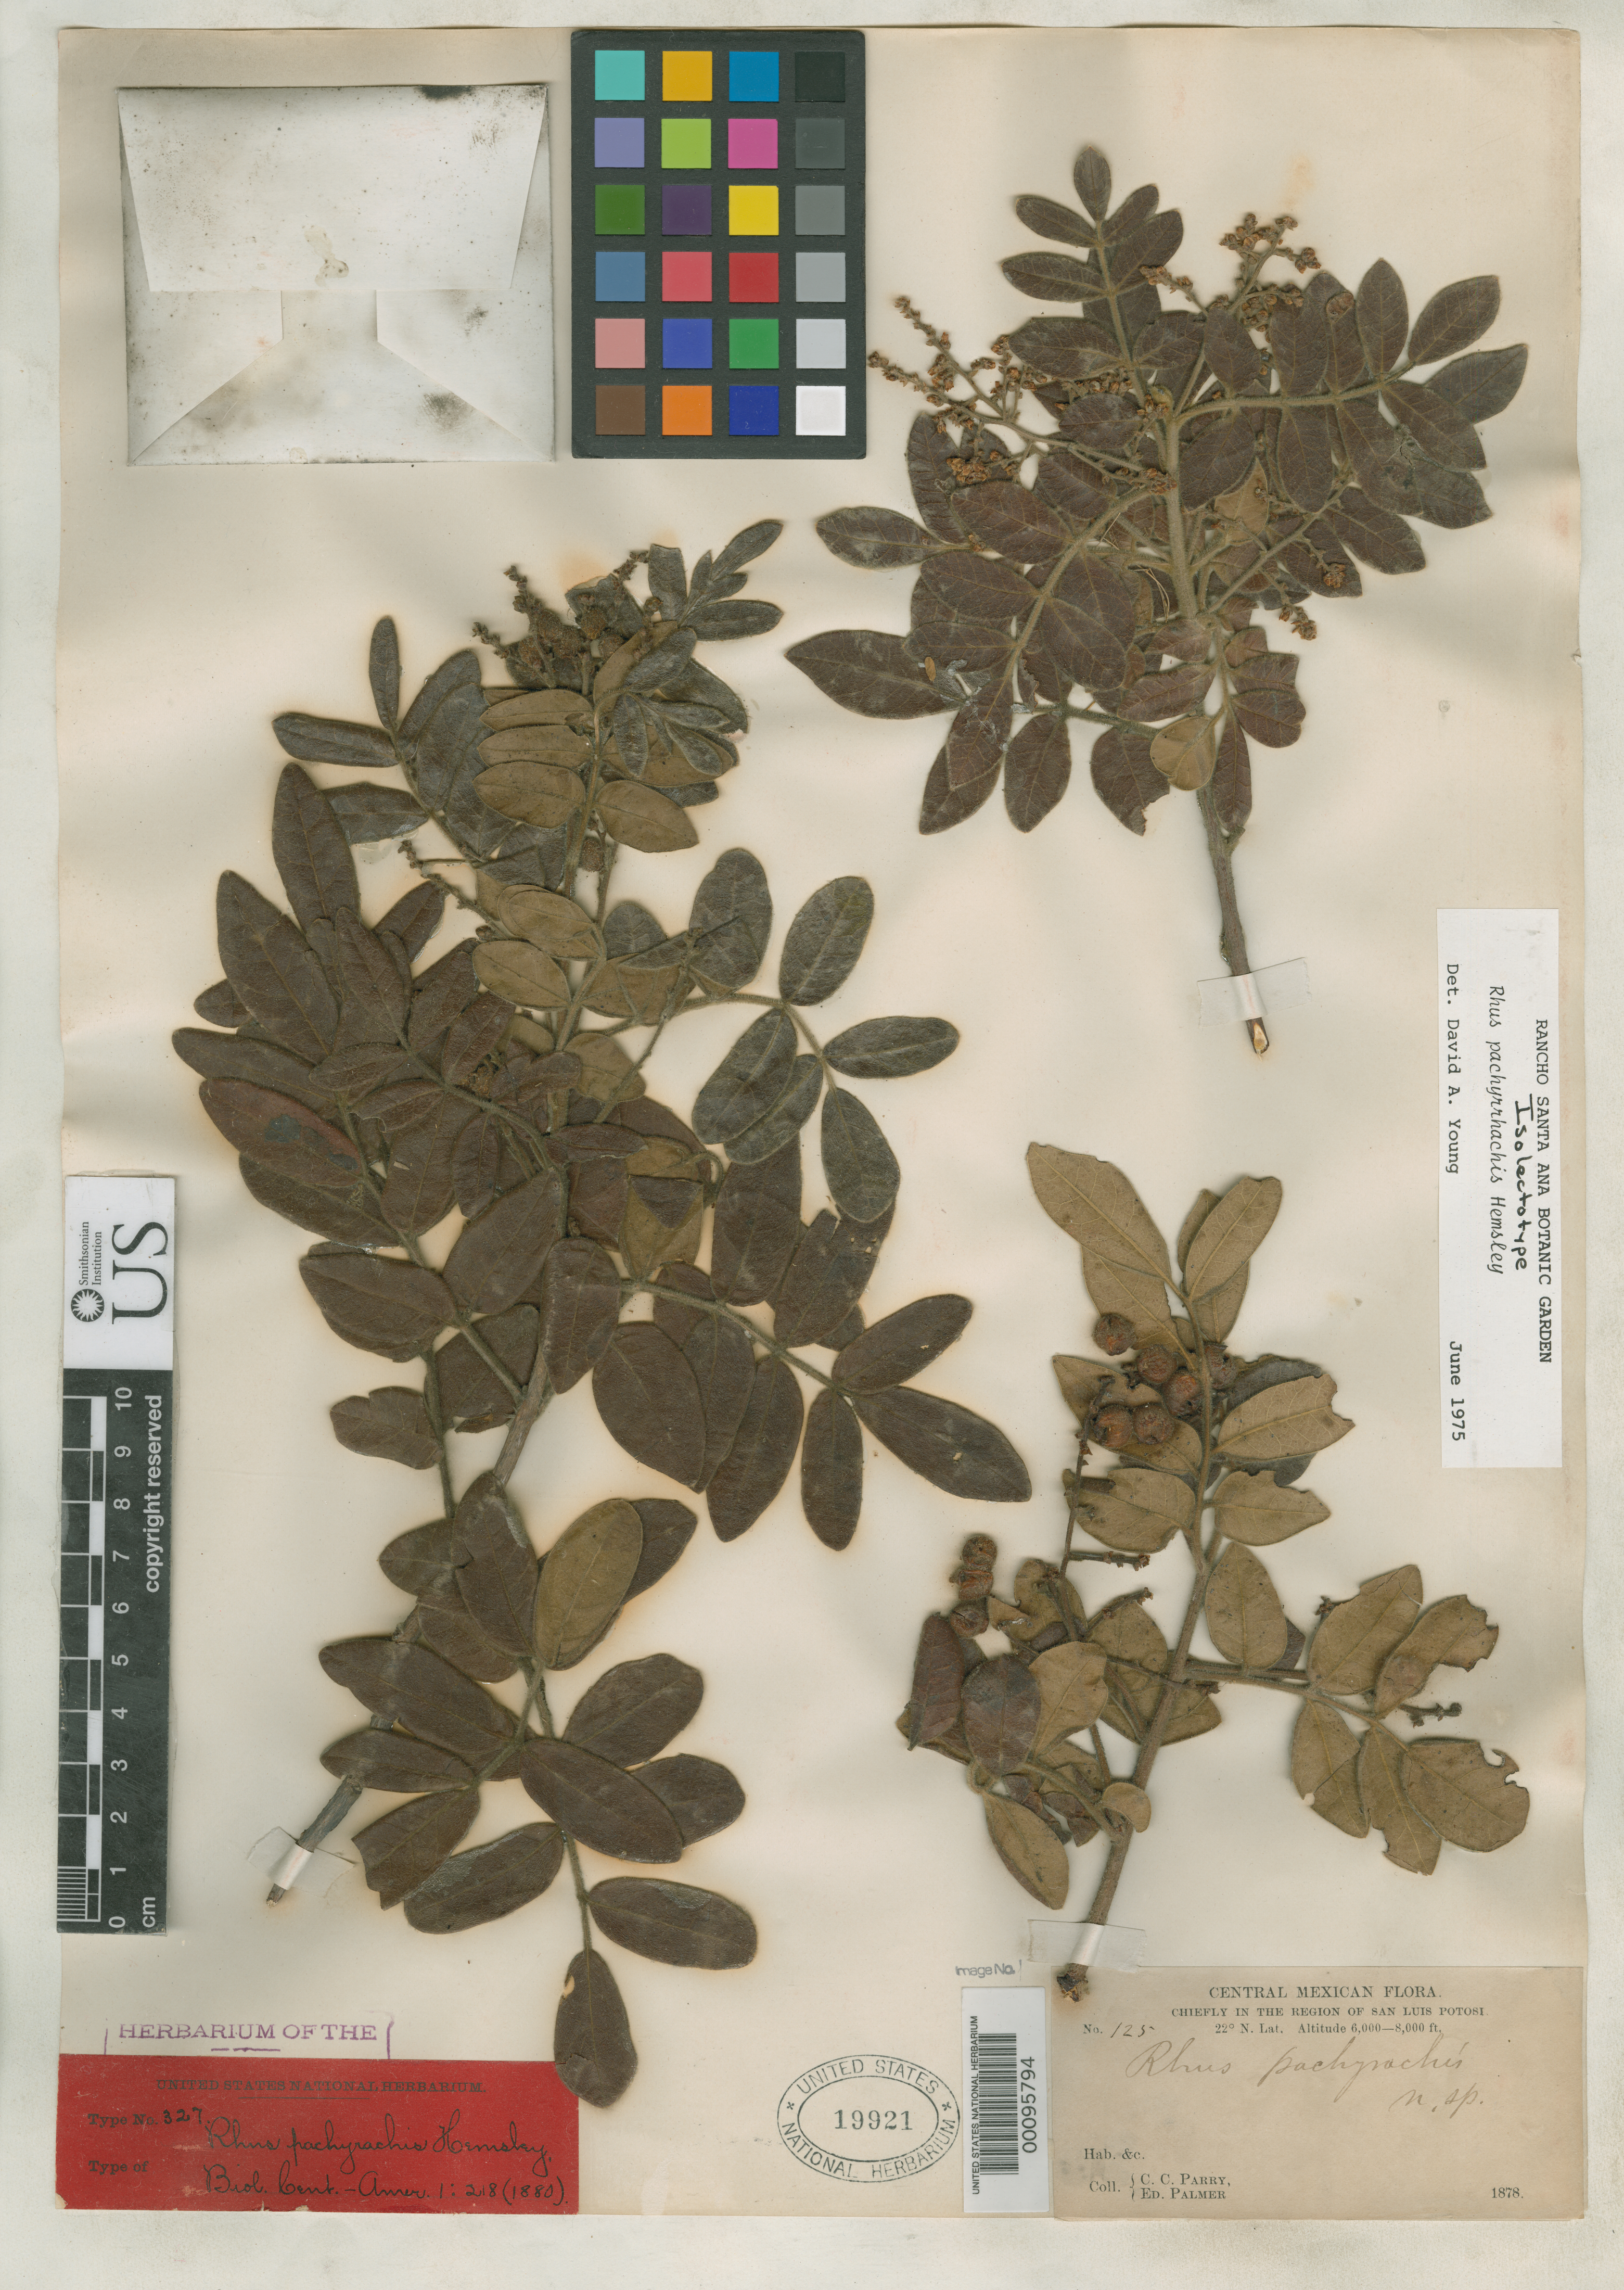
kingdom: Plantae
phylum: Tracheophyta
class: Magnoliopsida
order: Sapindales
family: Anacardiaceae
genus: Rhus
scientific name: Rhus pachyrrhachis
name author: Hemsl.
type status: Isosyntype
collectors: C. C. Parry & E. Palmer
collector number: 125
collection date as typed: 1878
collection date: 1878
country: Mexico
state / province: San Luis Potosi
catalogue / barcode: US 19921